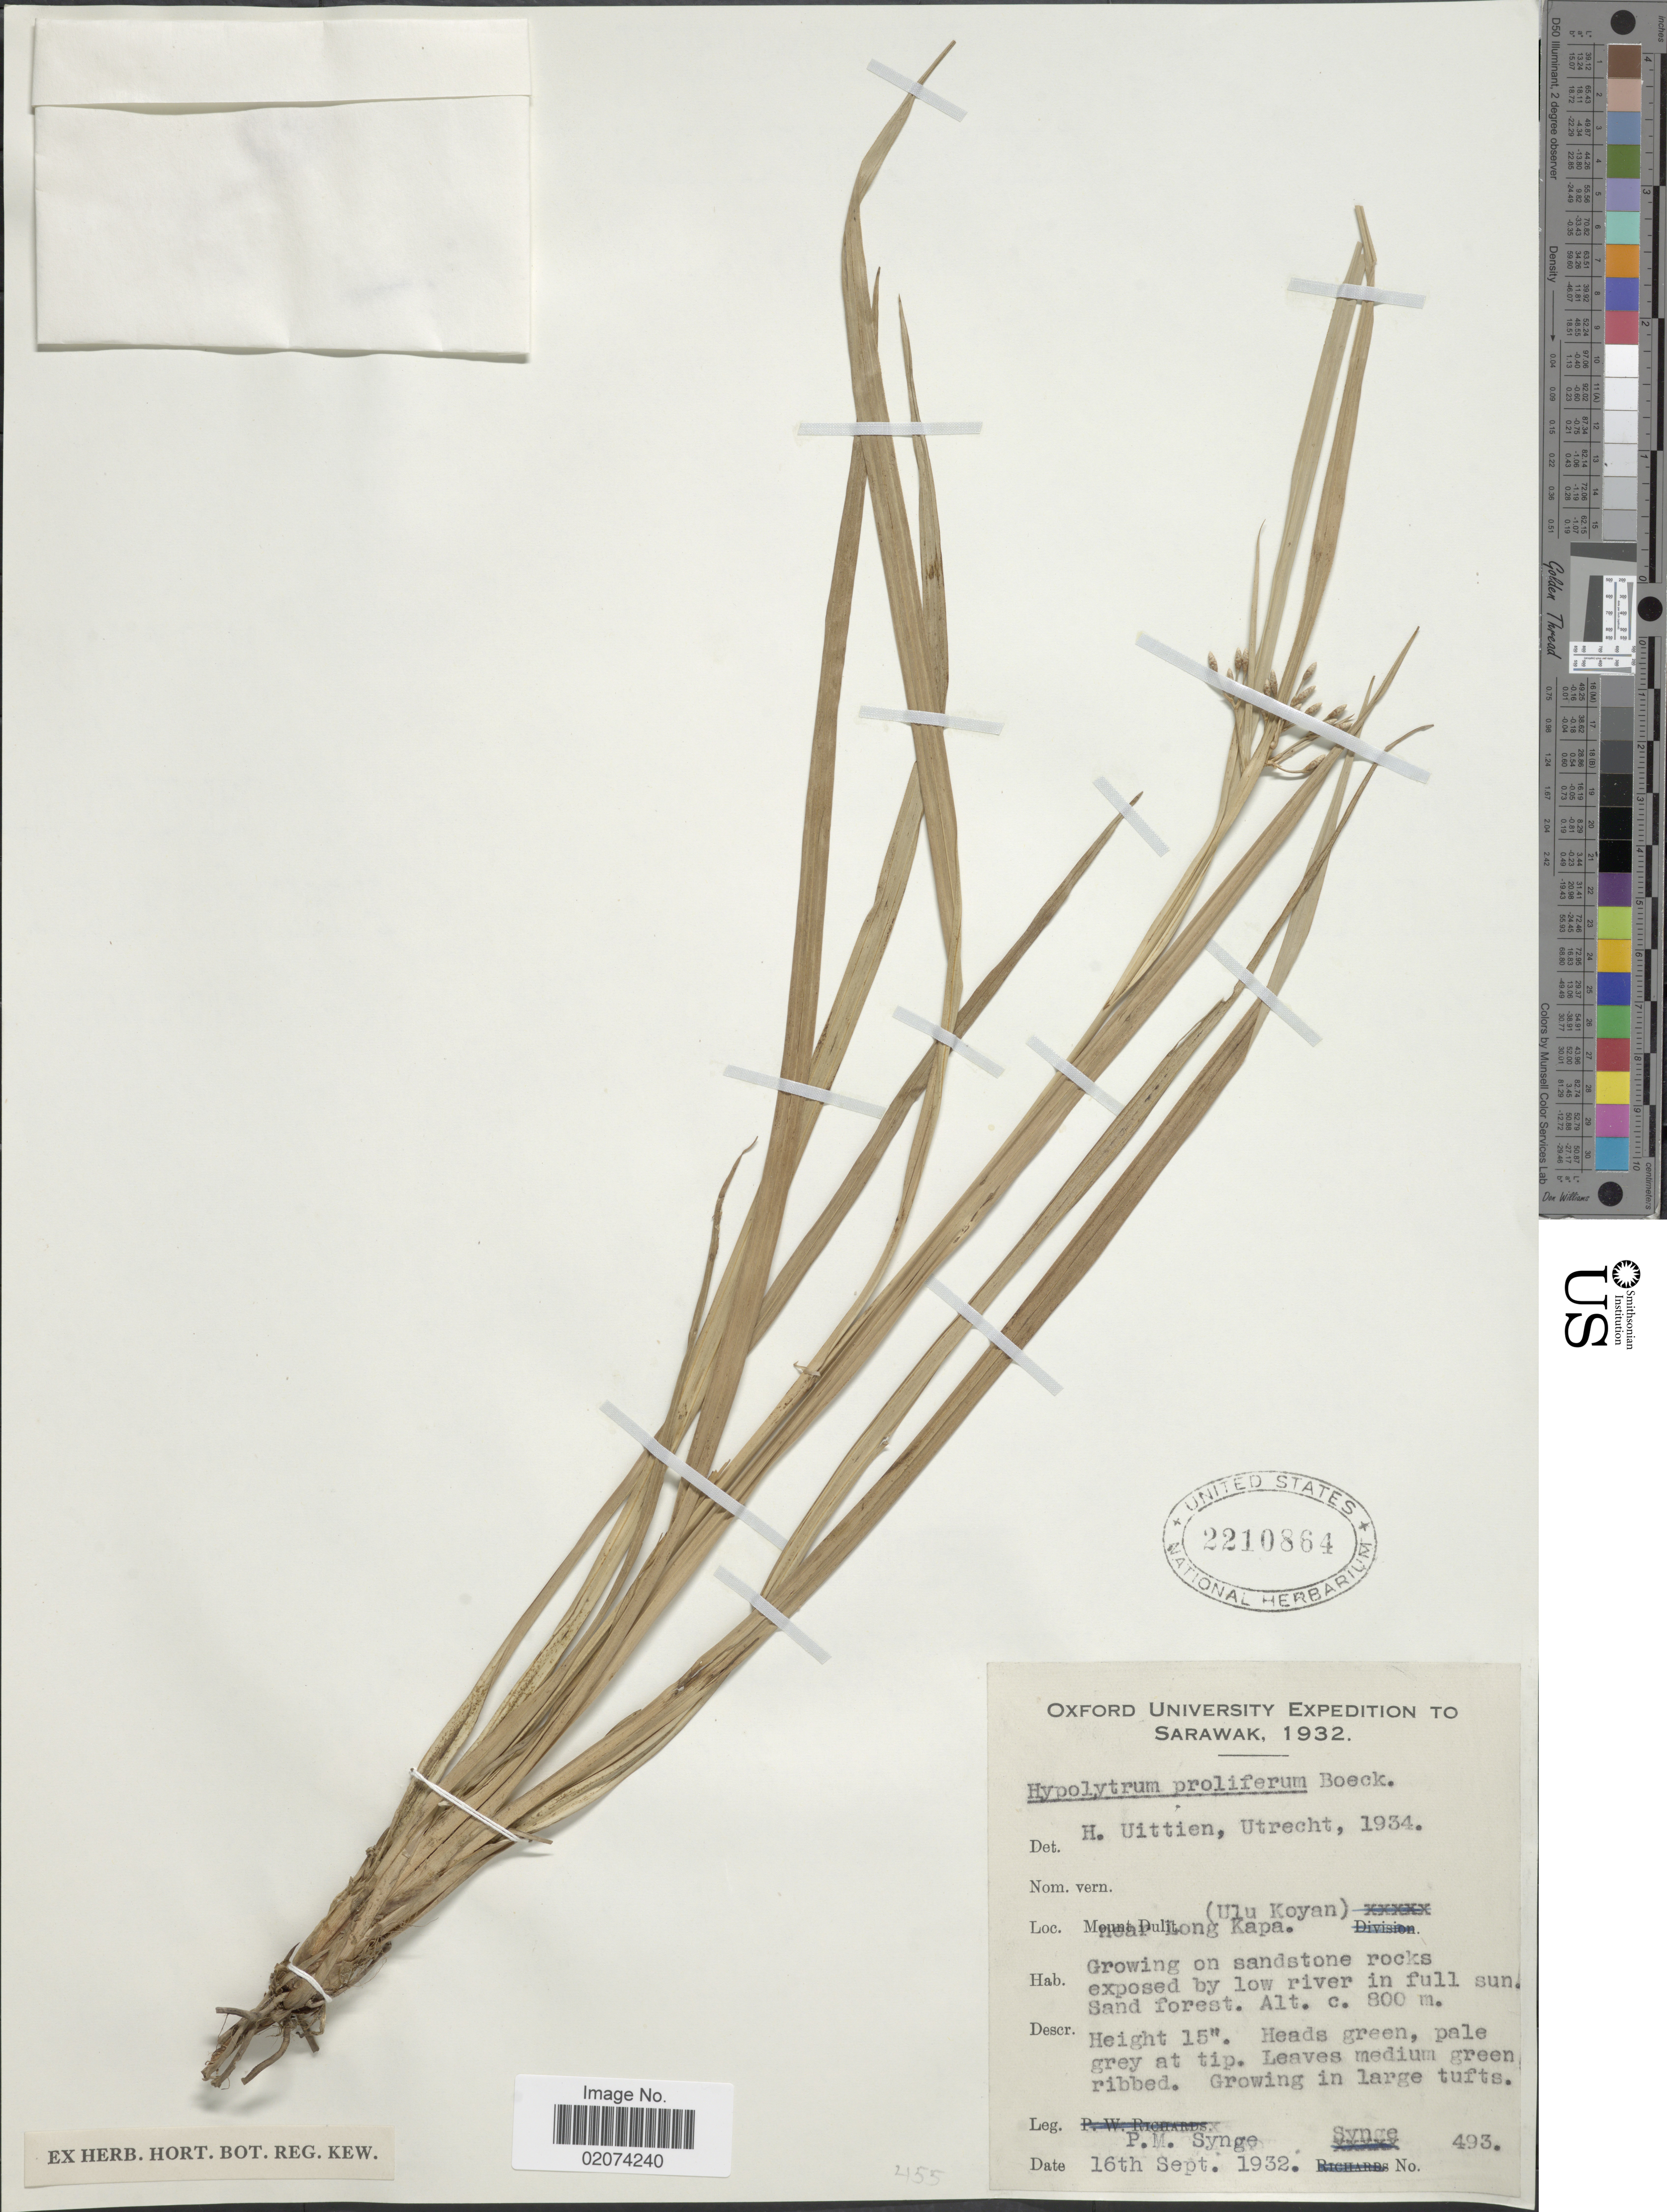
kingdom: Plantae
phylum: Tracheophyta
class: Liliopsida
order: Poales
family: Cyperaceae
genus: Hypolytrum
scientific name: Hypolytrum proliferum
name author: Boeckeler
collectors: P. Synge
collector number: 493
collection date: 1932-09-16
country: Malaysia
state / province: Sarawak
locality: Sarawak. Mount Duli. Near Long Kapa ( Ulu Koyan)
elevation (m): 800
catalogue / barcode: US 2210864